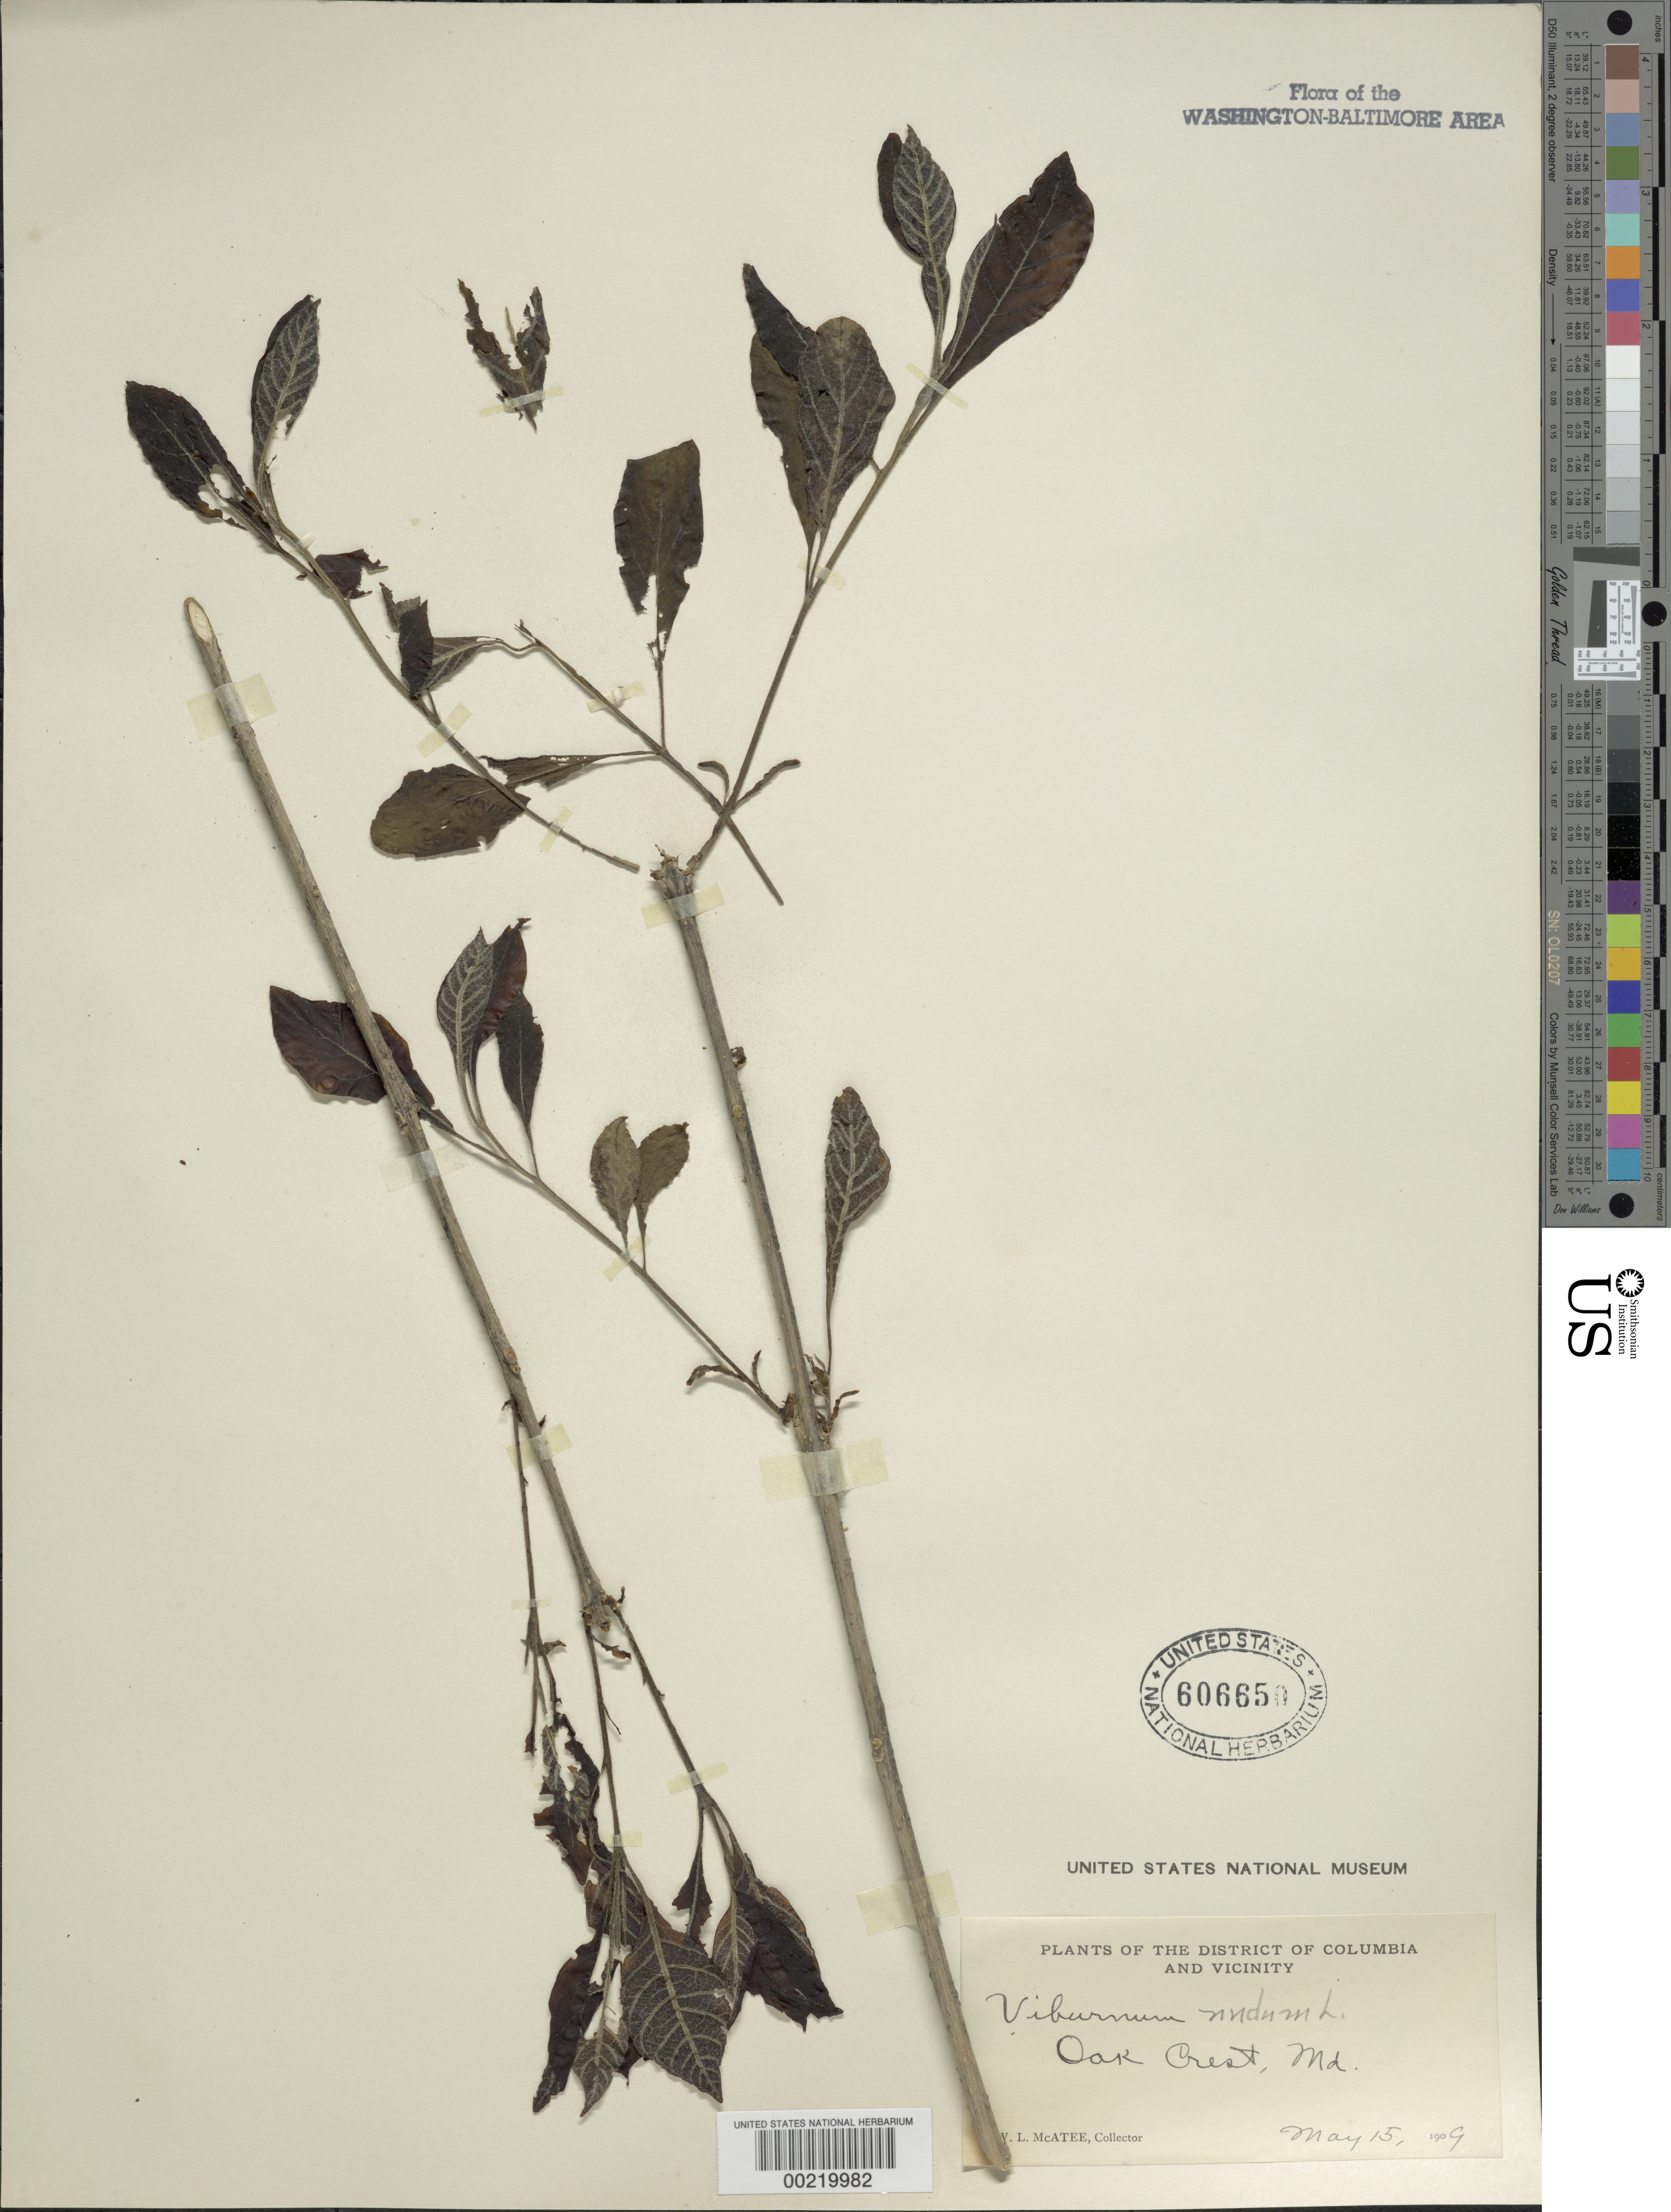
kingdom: Plantae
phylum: Tracheophyta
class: Magnoliopsida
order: Dipsacales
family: Viburnaceae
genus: Viburnum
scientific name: Viburnum nudum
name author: L.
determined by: McAtee, W. L.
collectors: W. McAtee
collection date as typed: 15 May 1909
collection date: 1909-05-15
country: United States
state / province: Maryland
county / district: Prince George's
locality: Oak Crest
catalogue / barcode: US 606650